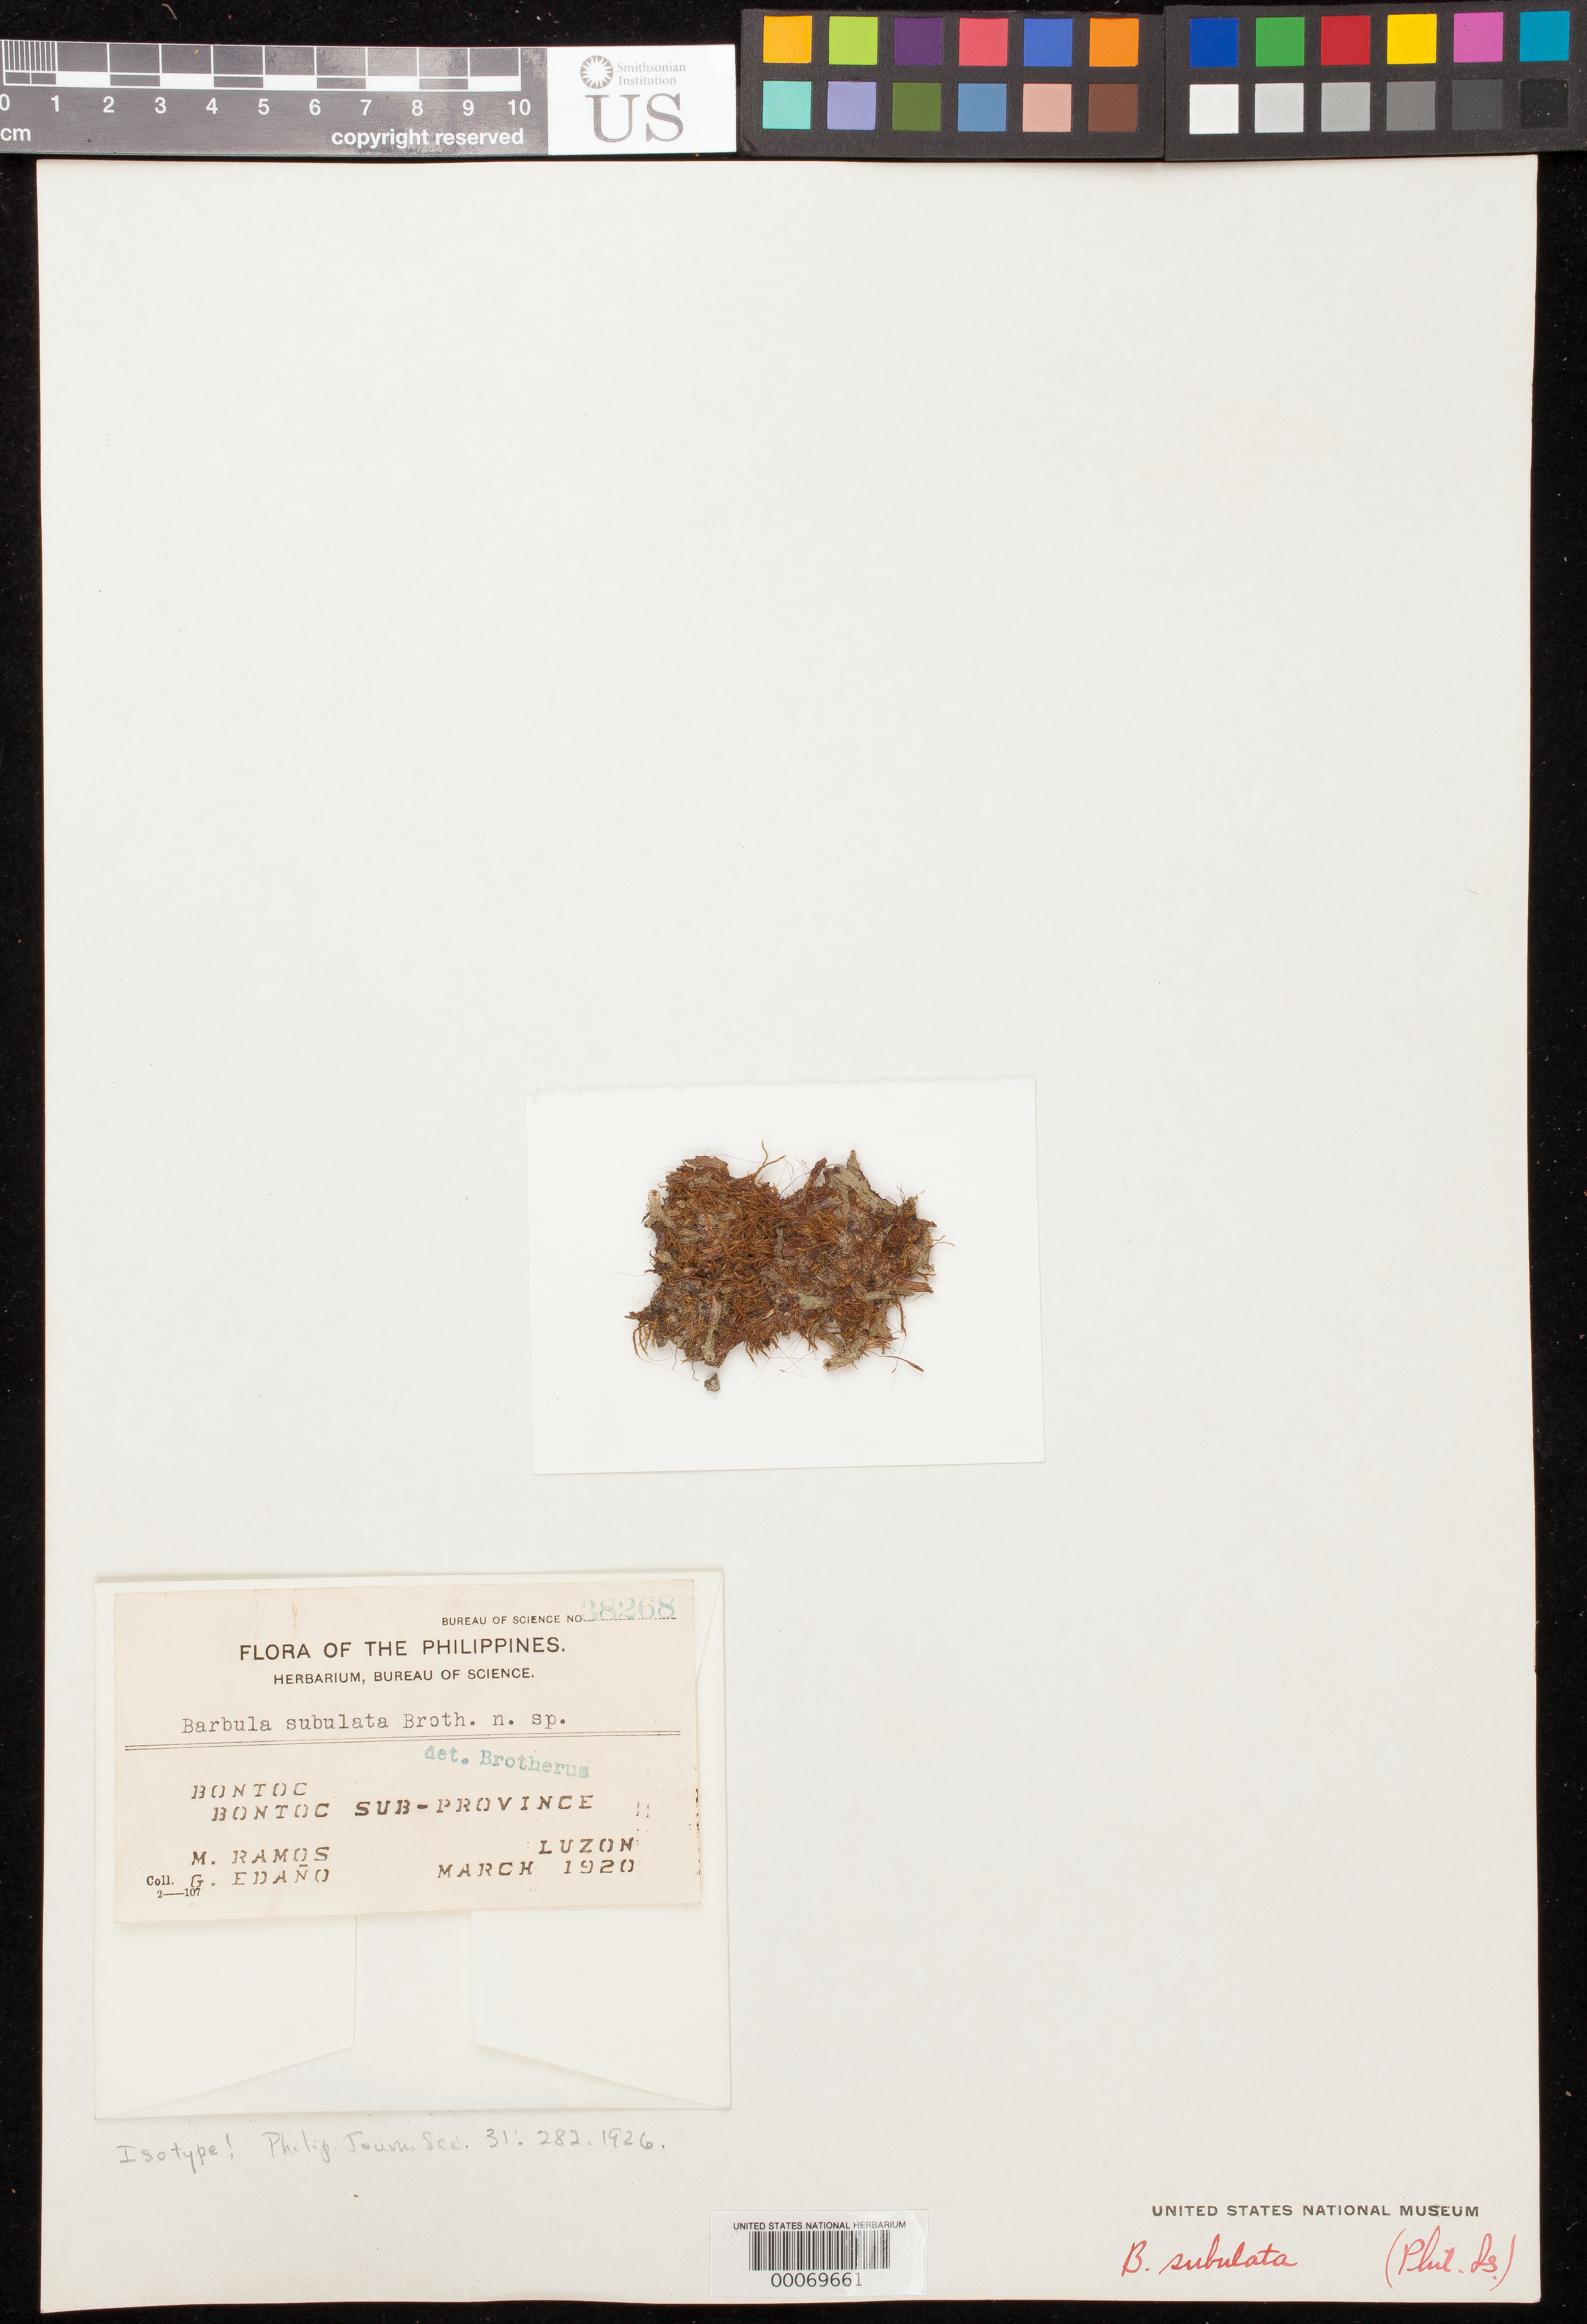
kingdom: Plantae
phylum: Bryophyta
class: Bryopsida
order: Pottiales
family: Pottiaceae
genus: Barbula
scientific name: Barbula subulata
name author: Broth.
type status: Isotype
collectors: M. Ramos & G. E. Edaño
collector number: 38268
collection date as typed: Mar 1920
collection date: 1920-03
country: Philippines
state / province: Cordillera (Administrative Region)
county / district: Mountain province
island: Luzon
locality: Bontoc.